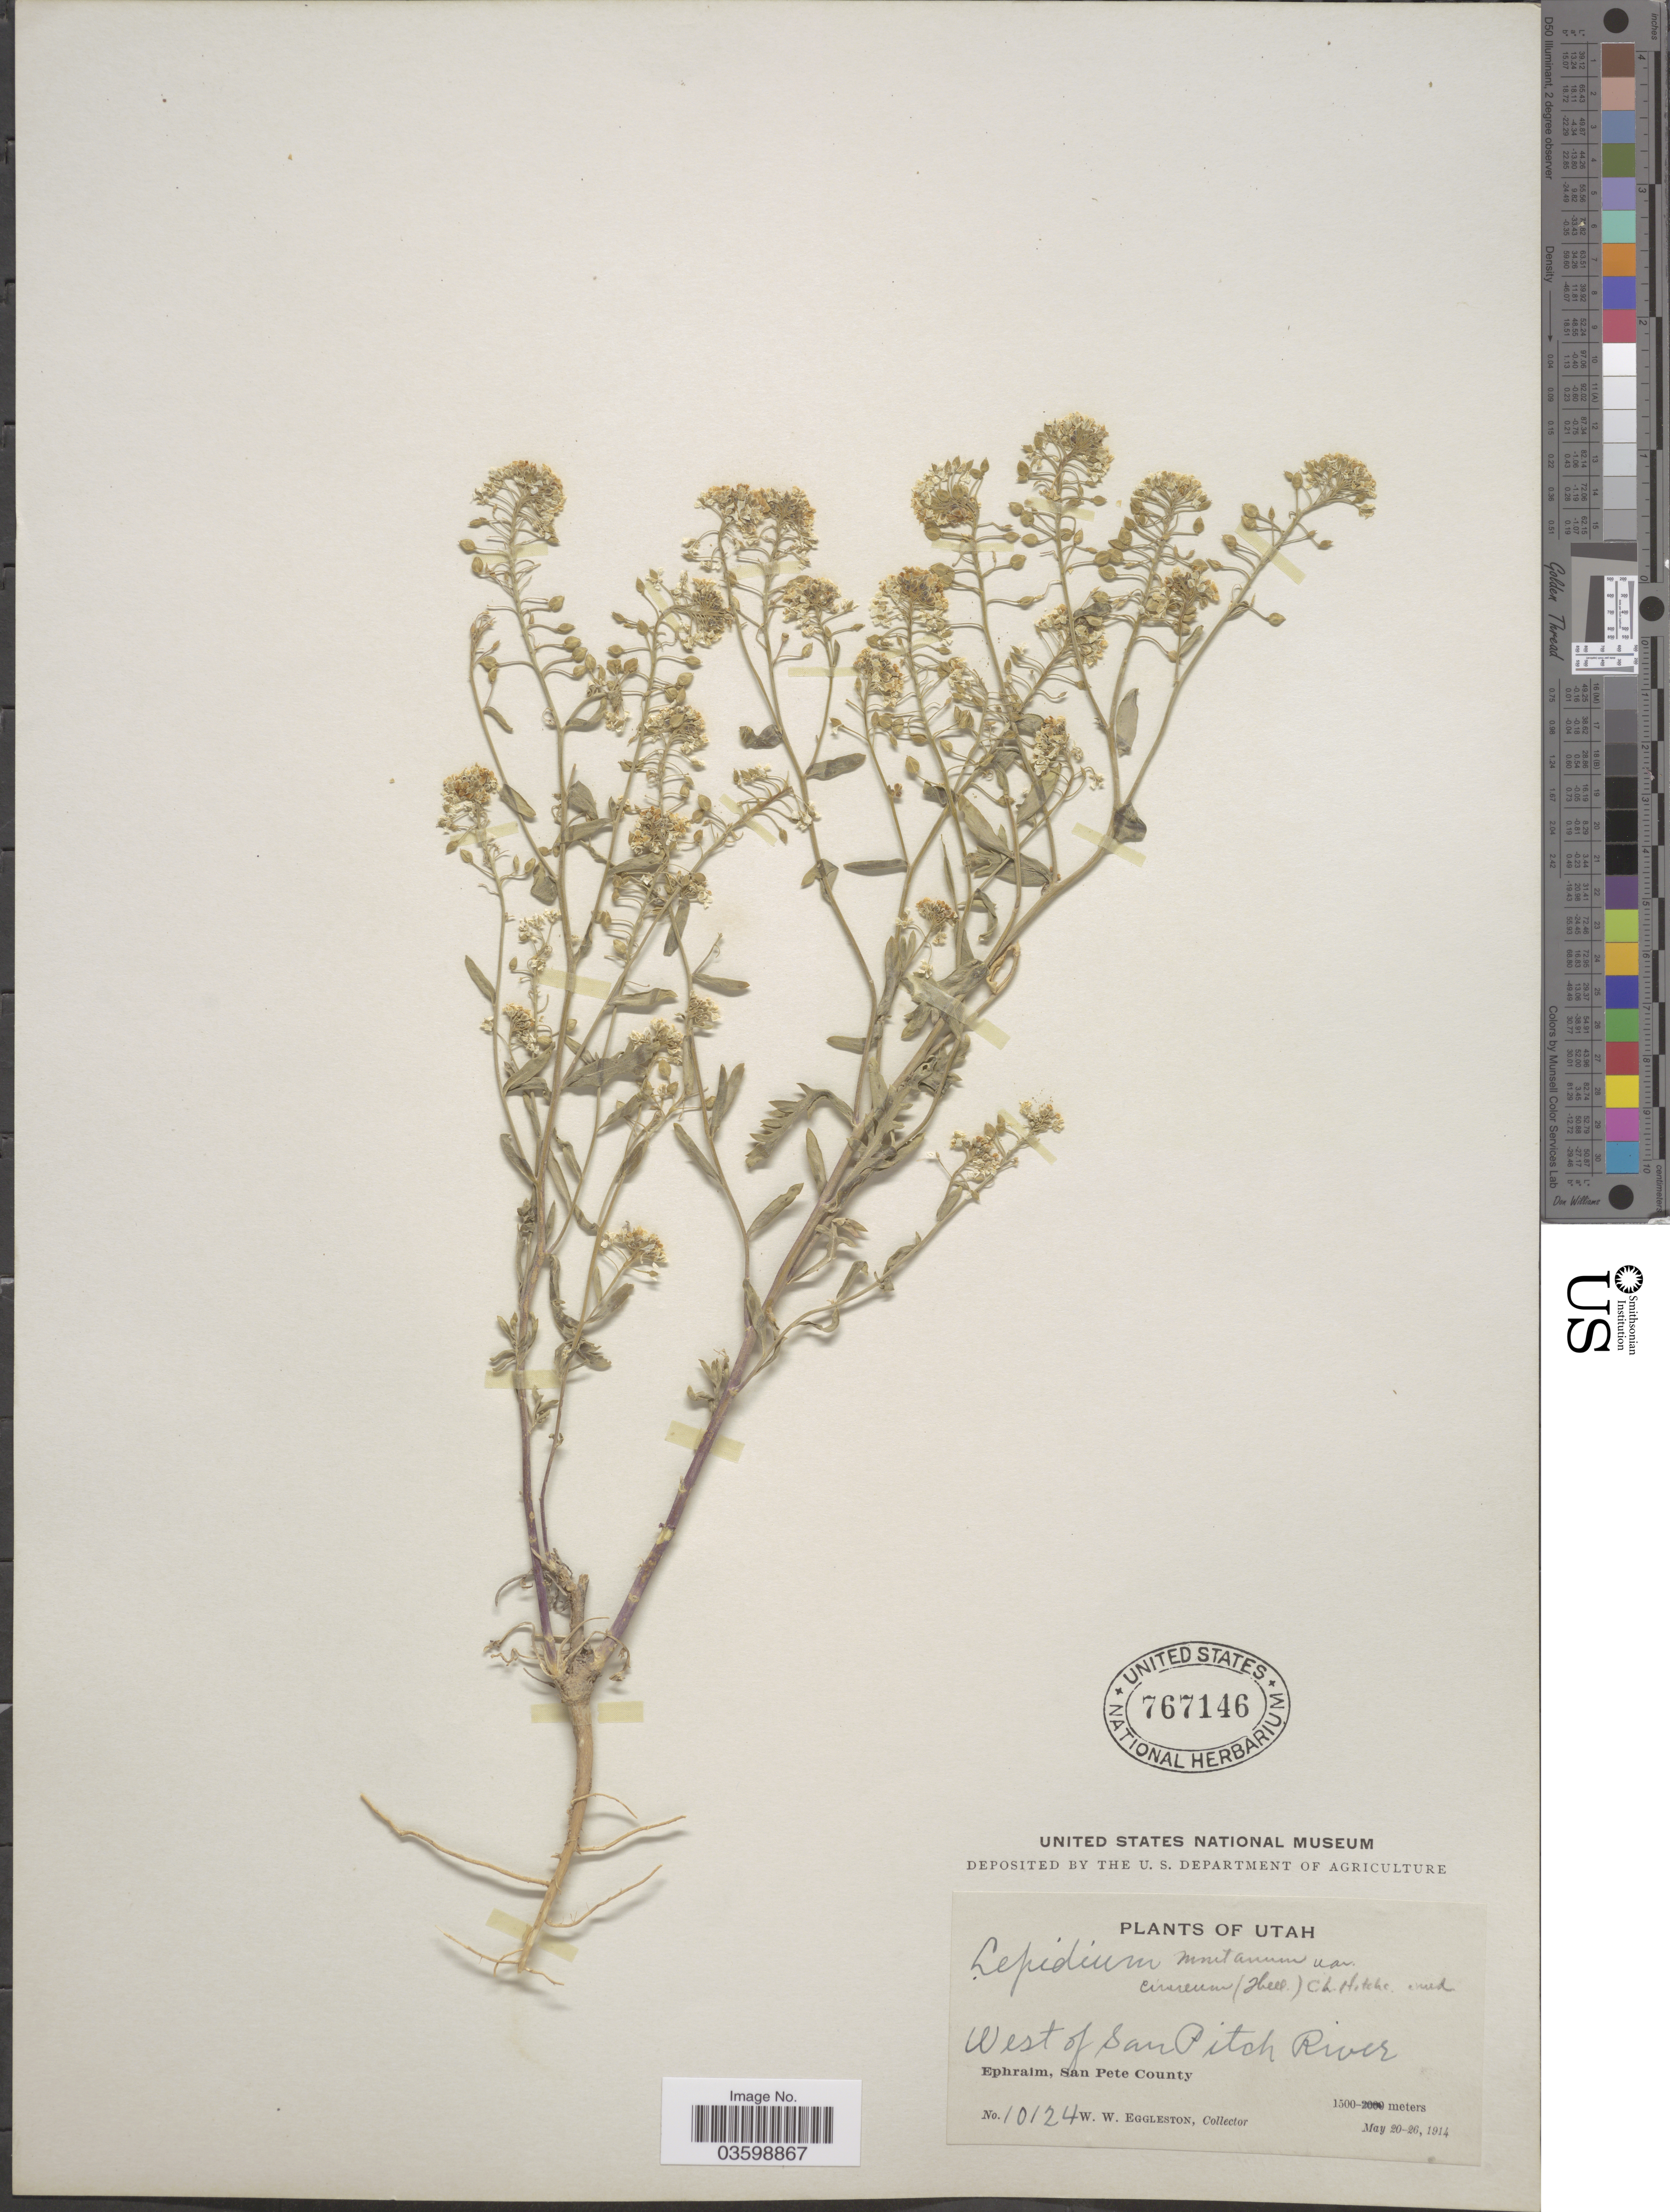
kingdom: Plantae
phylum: Tracheophyta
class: Magnoliopsida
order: Brassicales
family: Brassicaceae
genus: Lepidium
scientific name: Lepidium montanum f. cinereum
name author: C.L. Hitchc.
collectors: W. W. Eggleston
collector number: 10124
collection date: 1914-05-20/1914-05-26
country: United States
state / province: Utah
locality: West of San Pitch River. Ephraim, San Pete County.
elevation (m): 1500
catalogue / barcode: US 767146